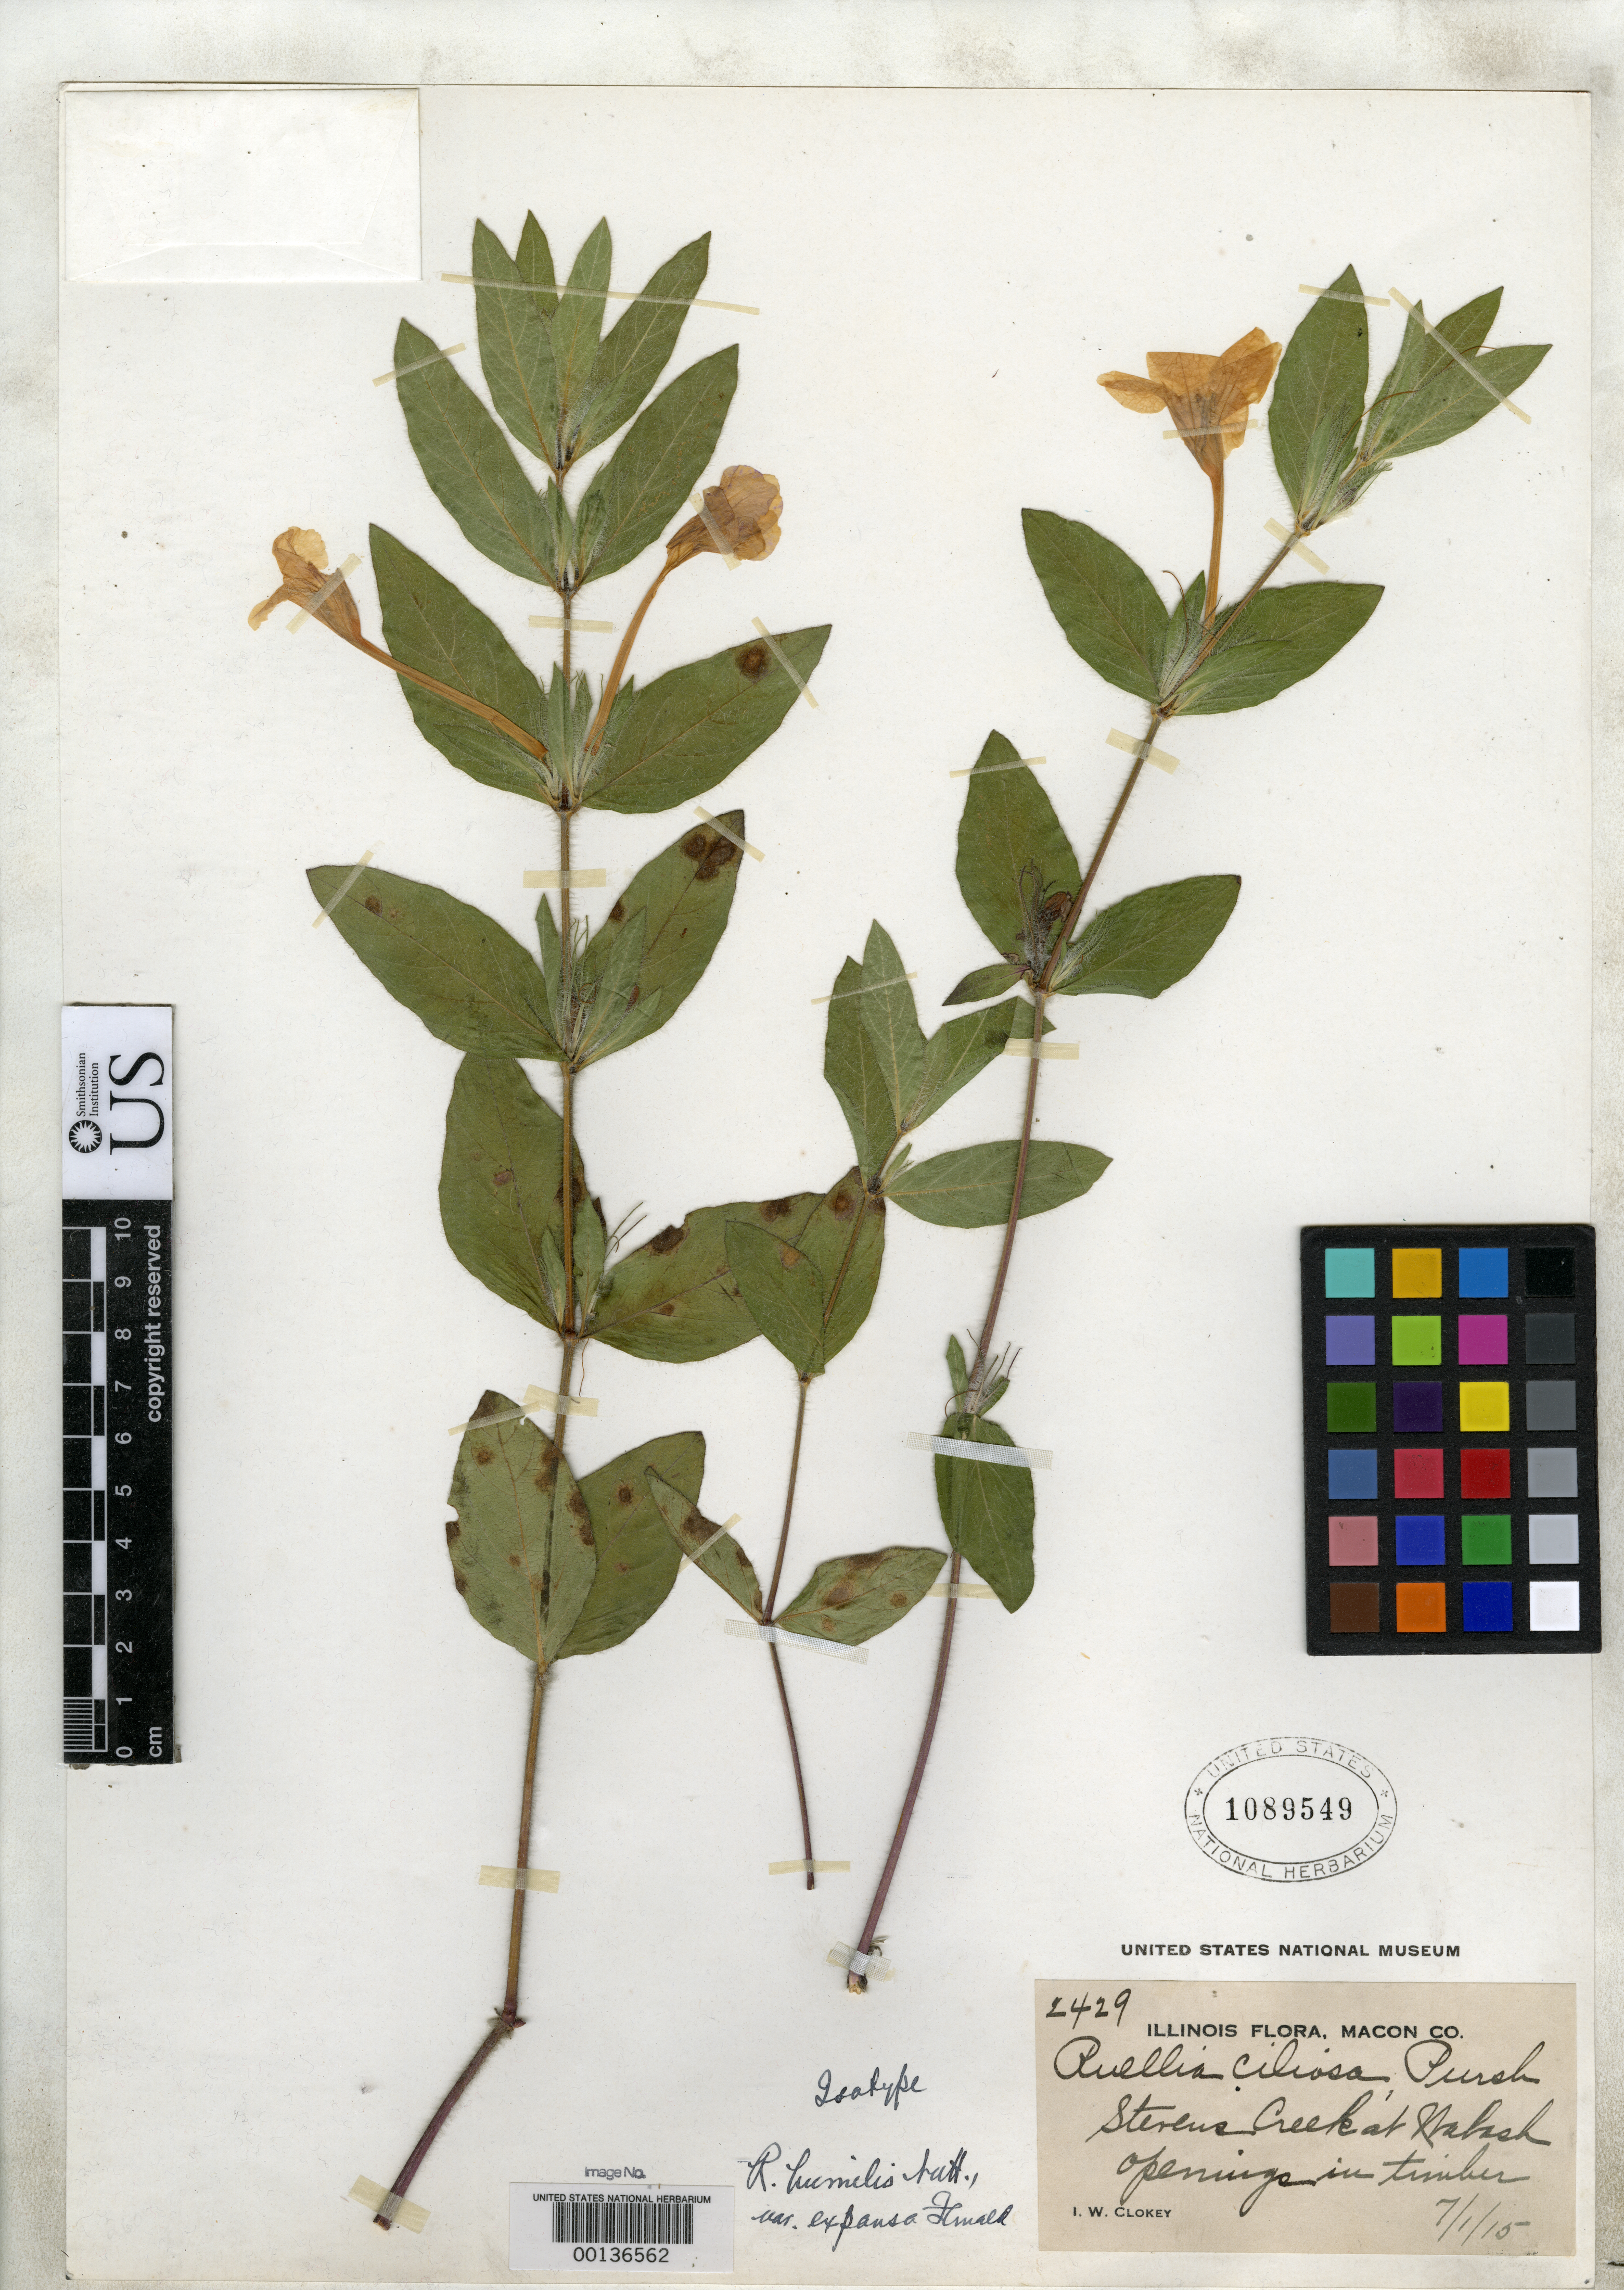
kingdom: Plantae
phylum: Tracheophyta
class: Magnoliopsida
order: Lamiales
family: Acanthaceae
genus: Ruellia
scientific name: Ruellia humilis var. expansa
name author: Fernald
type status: Isotype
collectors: I. W. Clokey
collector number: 2429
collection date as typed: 01 Jul 1915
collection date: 1915-07-01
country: United States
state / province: Illinois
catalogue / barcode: US 1089549